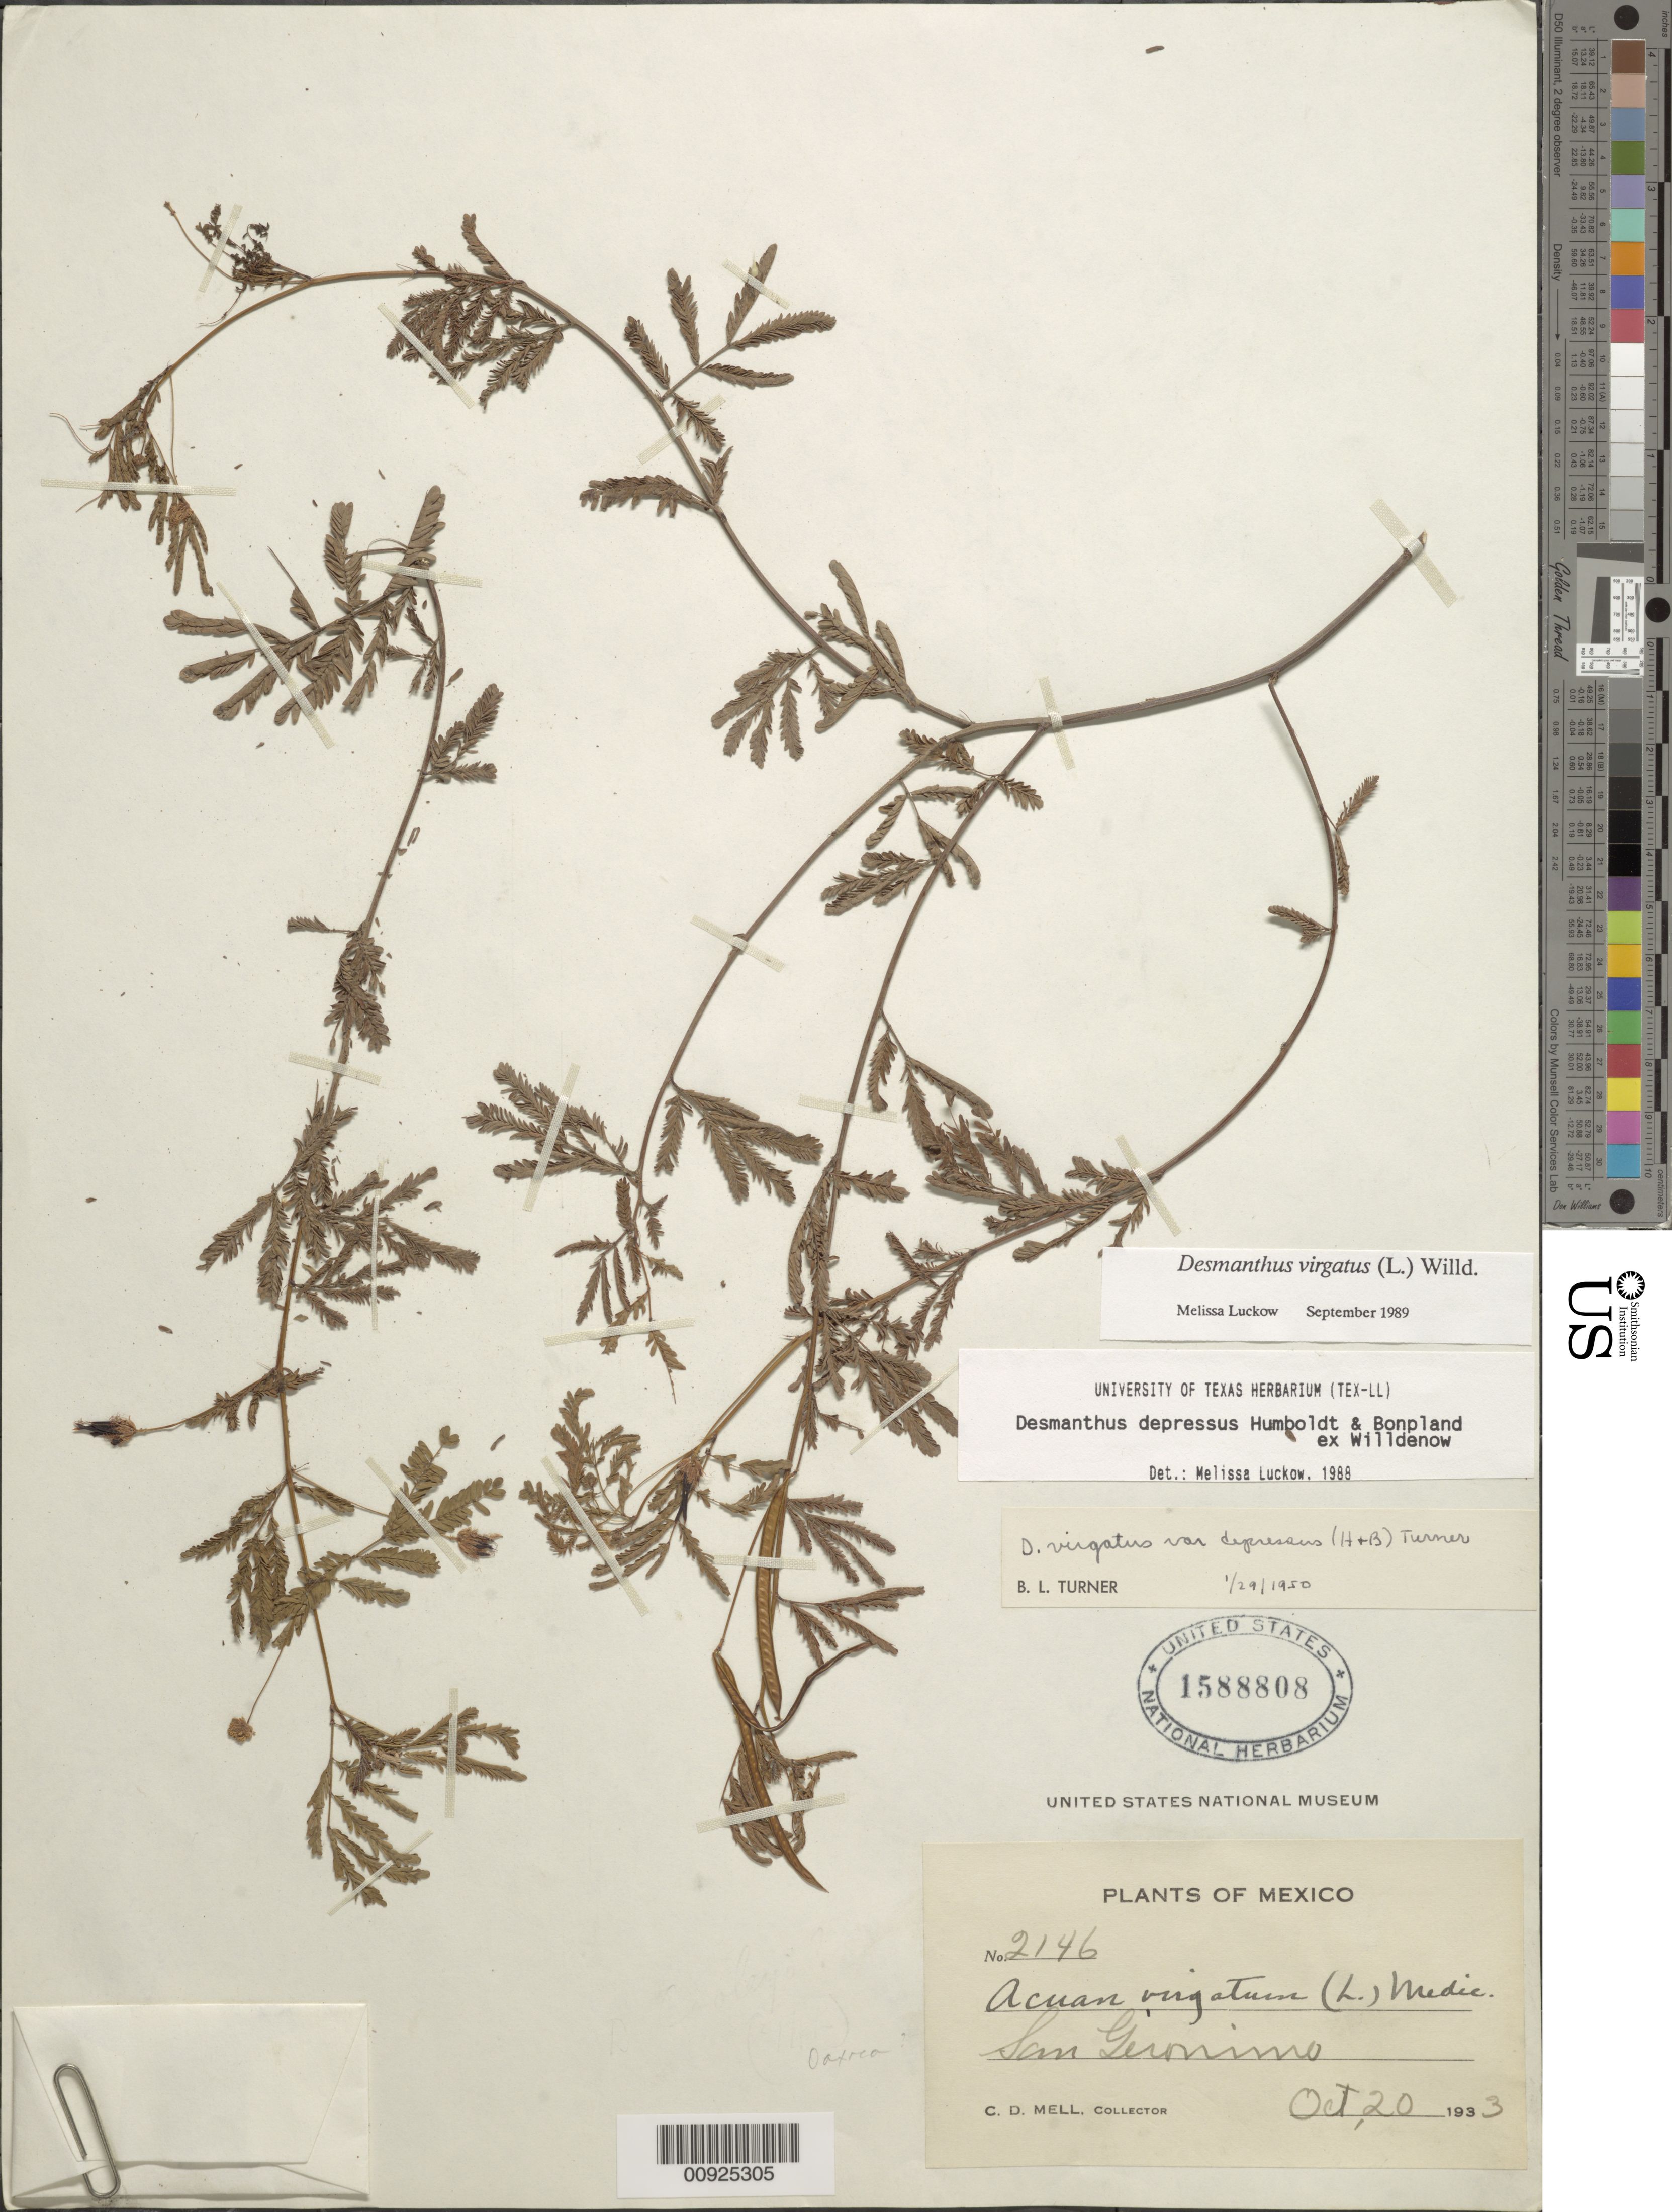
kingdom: Plantae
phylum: Tracheophyta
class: Magnoliopsida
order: Fabales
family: Fabaceae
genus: Desmanthus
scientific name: Desmanthus virgatus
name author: (L.) Willd.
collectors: C. D. Mell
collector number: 2146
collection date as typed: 20 Oct 1933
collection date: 1933-10-20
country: Mexico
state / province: Oaxaca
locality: San Geronimo.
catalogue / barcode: US 1588808